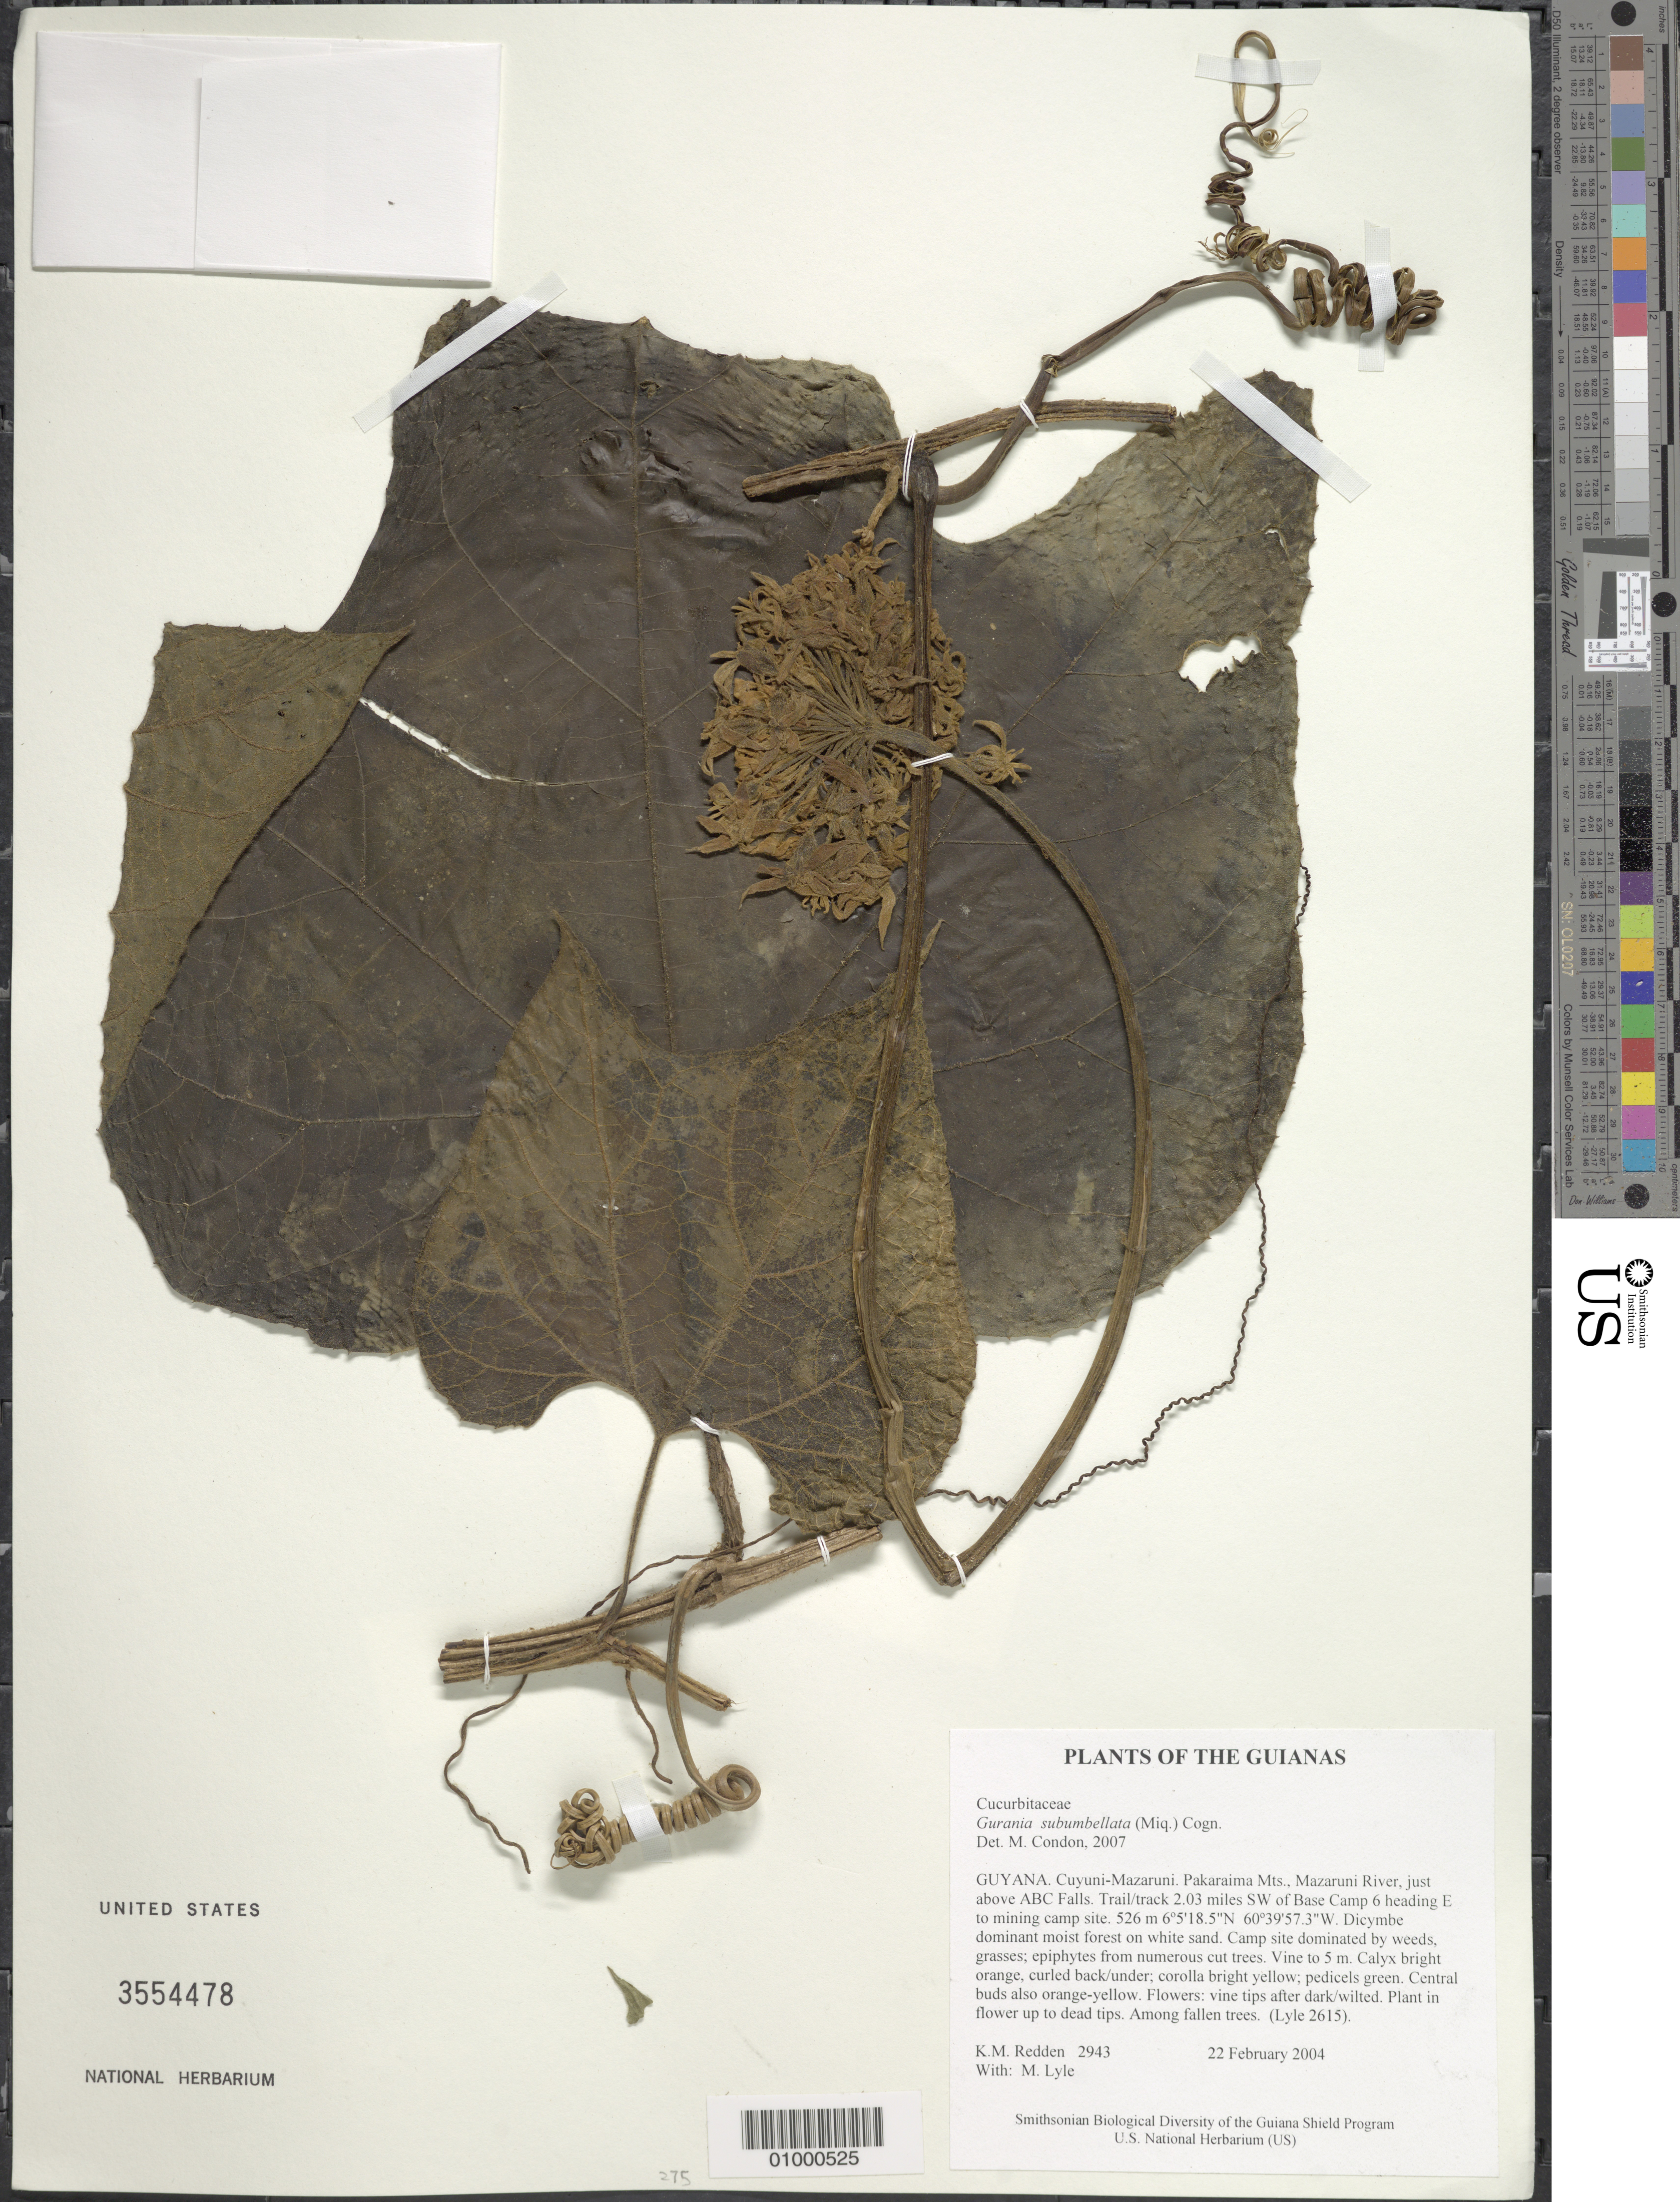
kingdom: Plantae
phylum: Tracheophyta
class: Magnoliopsida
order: Cucurbitales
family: Cucurbitaceae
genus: Gurania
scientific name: Gurania subumbellata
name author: (Miq.) Cogn.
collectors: K. M. Redden & M. Lyle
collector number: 2943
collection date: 2004-02-22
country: Guyana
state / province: Cuyuni-Mazaruni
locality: The Guianas, Palaraima Mts., Mazaruni River, just above ABC Falls. Trail/track 2.03 miles SW of Base Camp 6 heading E to mining camp site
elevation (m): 526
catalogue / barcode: US 3554478